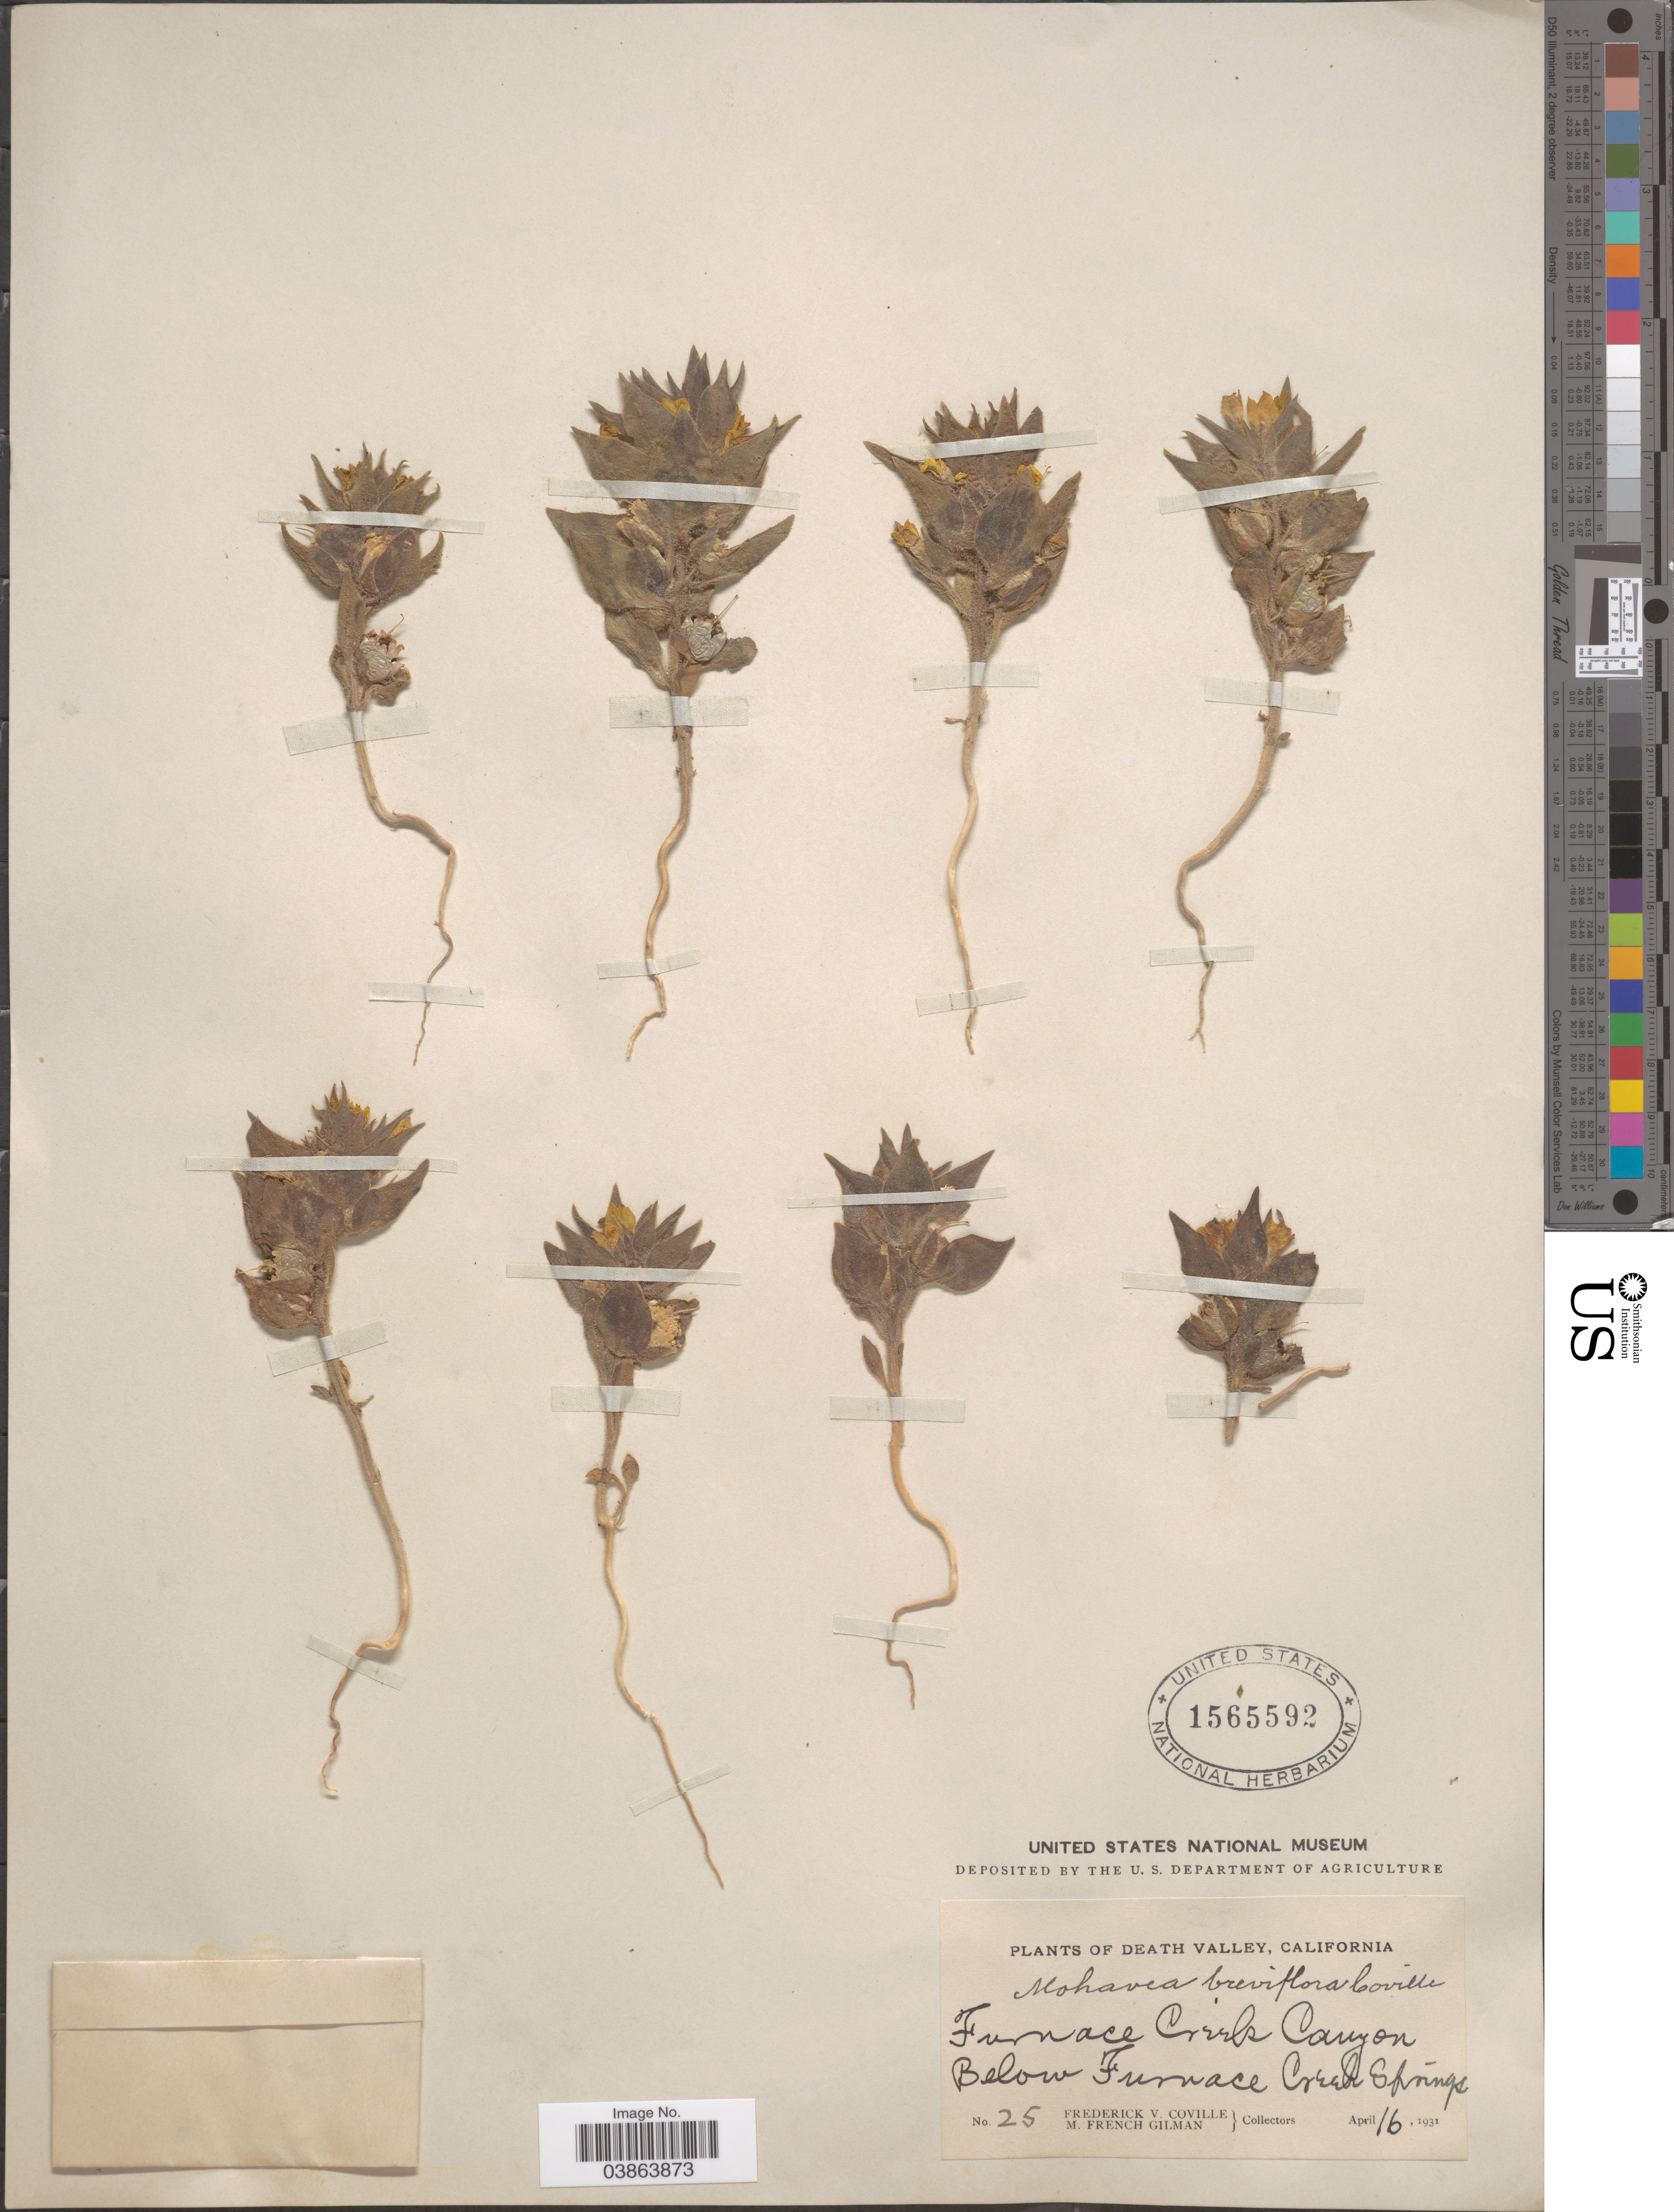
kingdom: Plantae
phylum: Tracheophyta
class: Magnoliopsida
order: Lamiales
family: Plantaginaceae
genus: Mohavea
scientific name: Mohavea breviflora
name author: Coville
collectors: F. V. Coville & M. F. Gilman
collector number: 25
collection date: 1931-04-16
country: United States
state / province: California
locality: Death Valley. Furnace Creek Canyon. Below Furnace Creek Springs.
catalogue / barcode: US 1565592